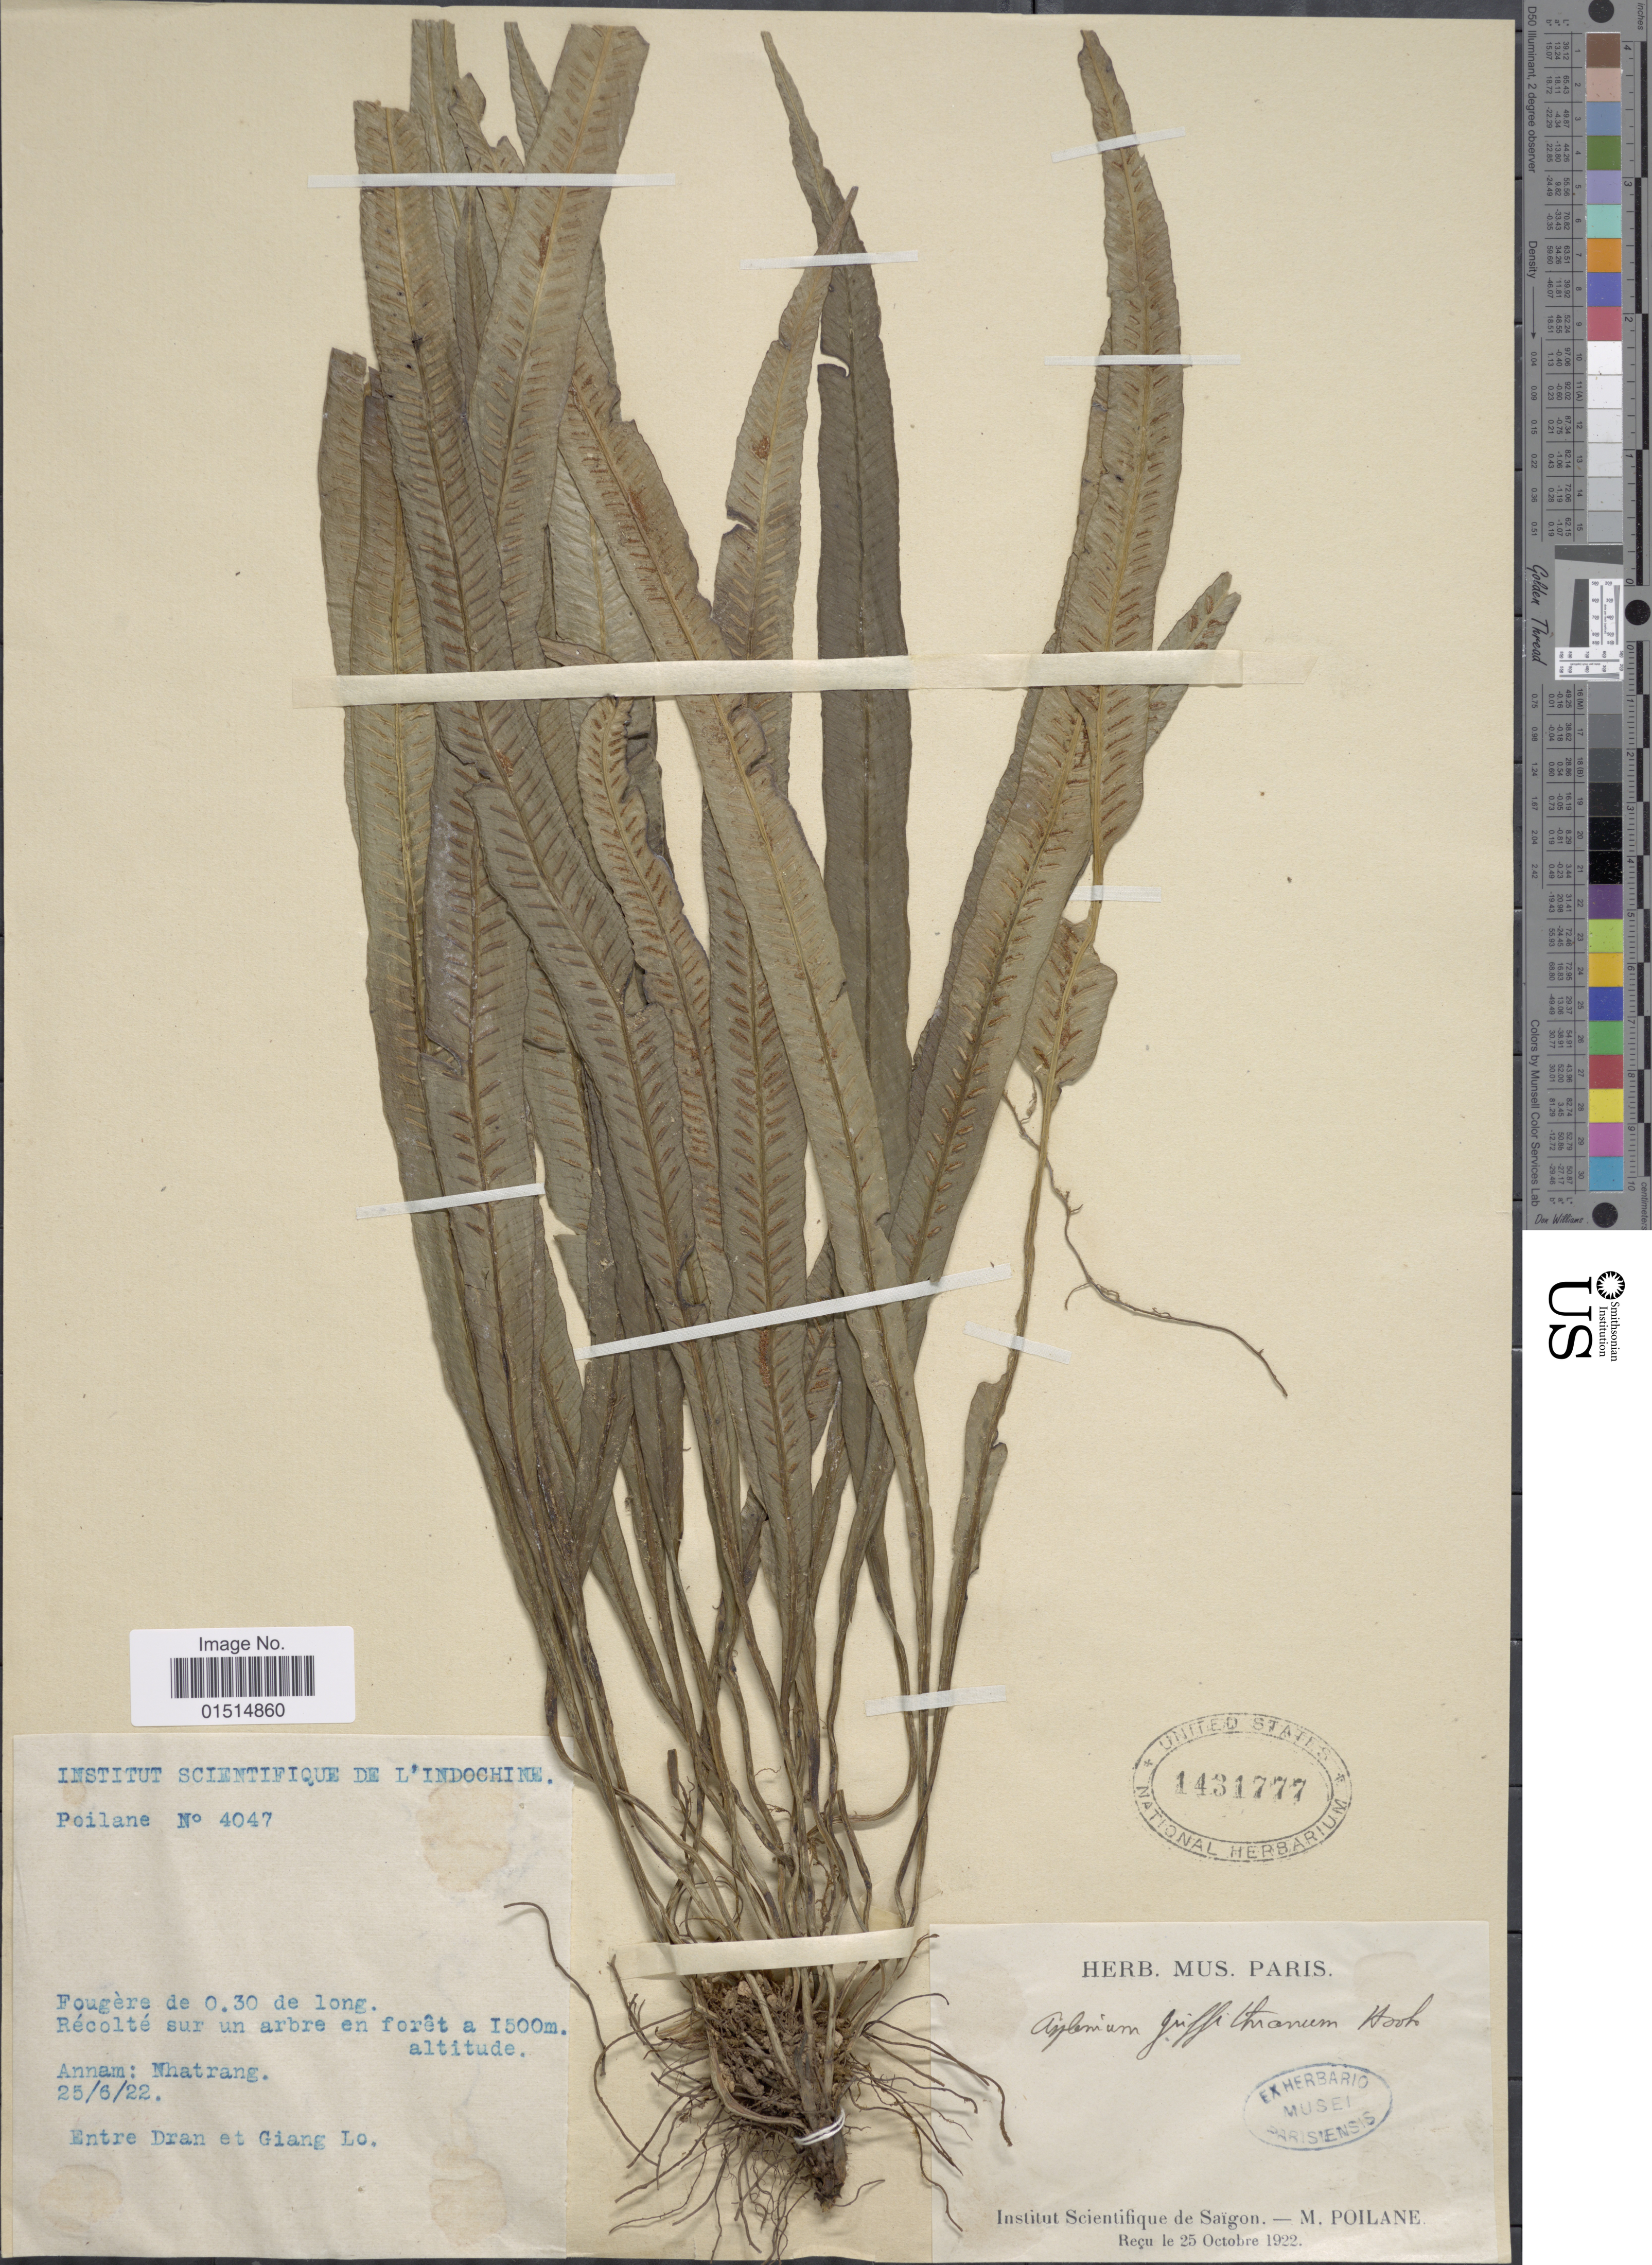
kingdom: Plantae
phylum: Tracheophyta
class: Polypodiopsida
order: Polypodiales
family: Aspleniaceae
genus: Asplenium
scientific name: Asplenium griffithianum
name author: Hook.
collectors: M. Poilane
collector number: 4047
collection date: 1922-06-25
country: Vietnam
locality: Annam: Nhatrang [interpreted]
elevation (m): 1500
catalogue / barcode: US 1431777